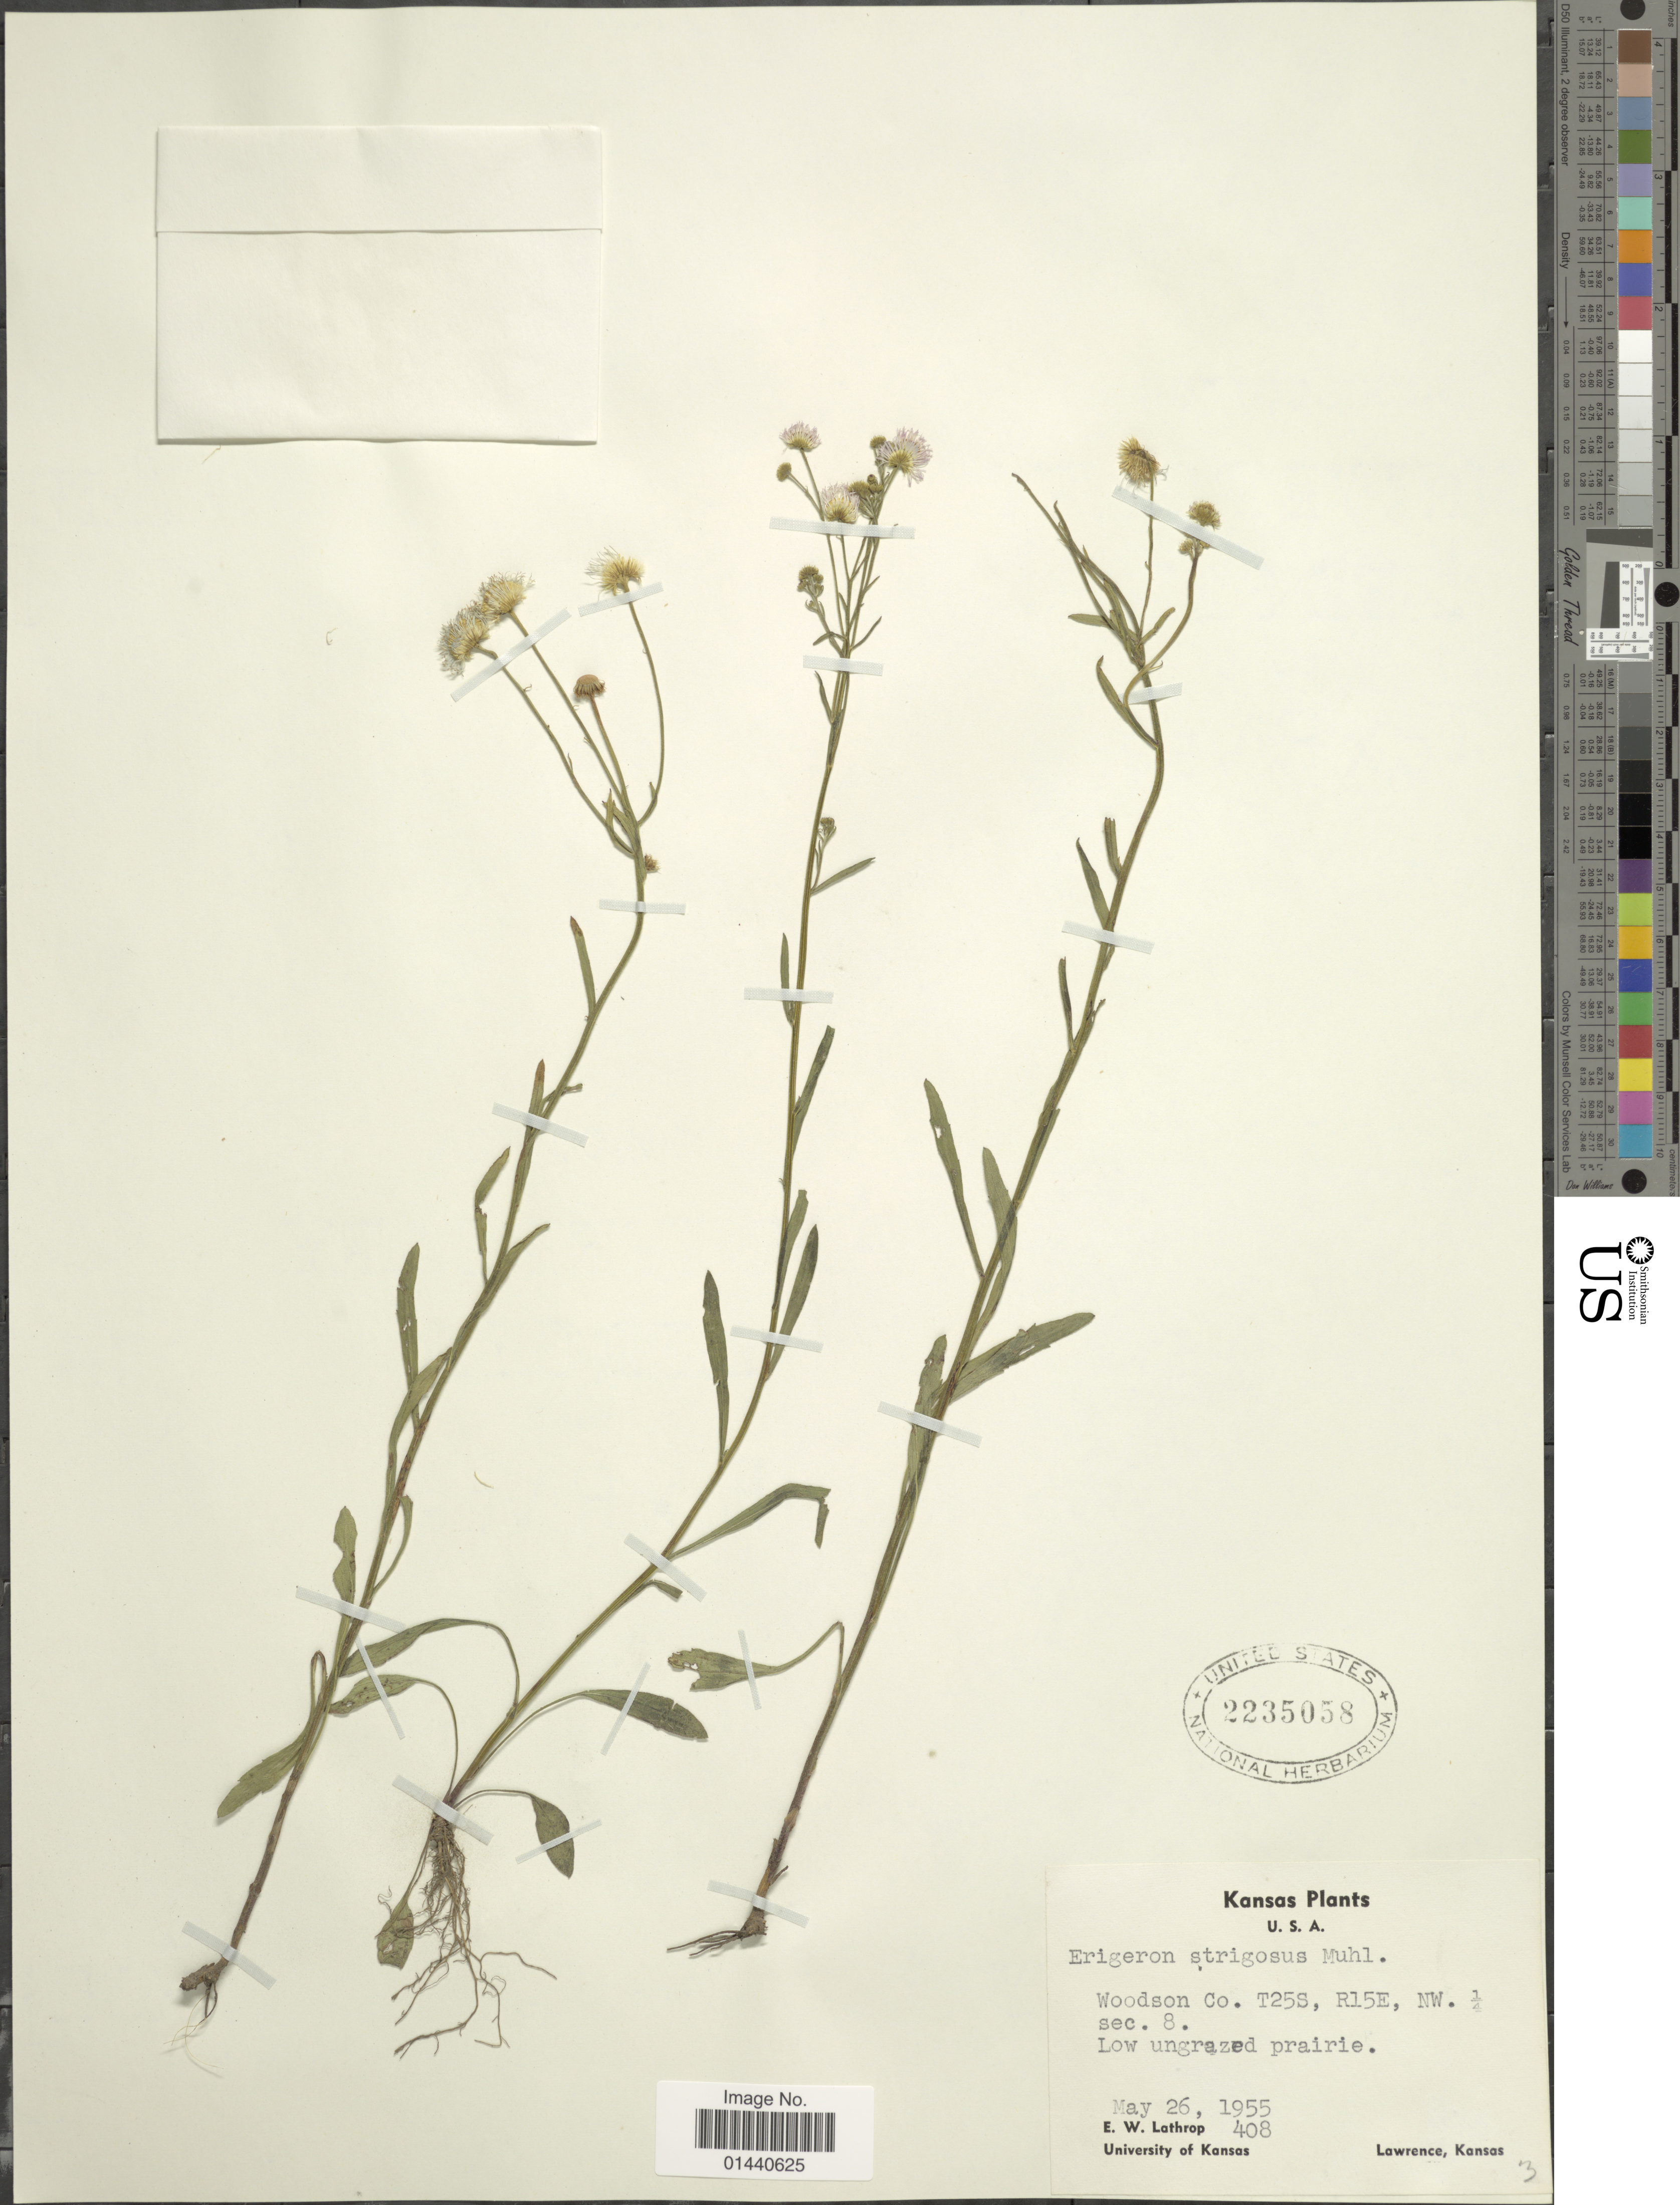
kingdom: Plantae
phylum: Tracheophyta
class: Magnoliopsida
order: Asterales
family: Asteraceae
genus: Erigeron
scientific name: Erigeron strigosus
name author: Muhl. ex Willd.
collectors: E. W. Lathrop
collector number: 408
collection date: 1955-05-26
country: United States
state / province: Kansas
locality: U.S.A. Woodson Co. T25S, R15E, NW. ¼ sec. 8.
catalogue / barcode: US 2235058